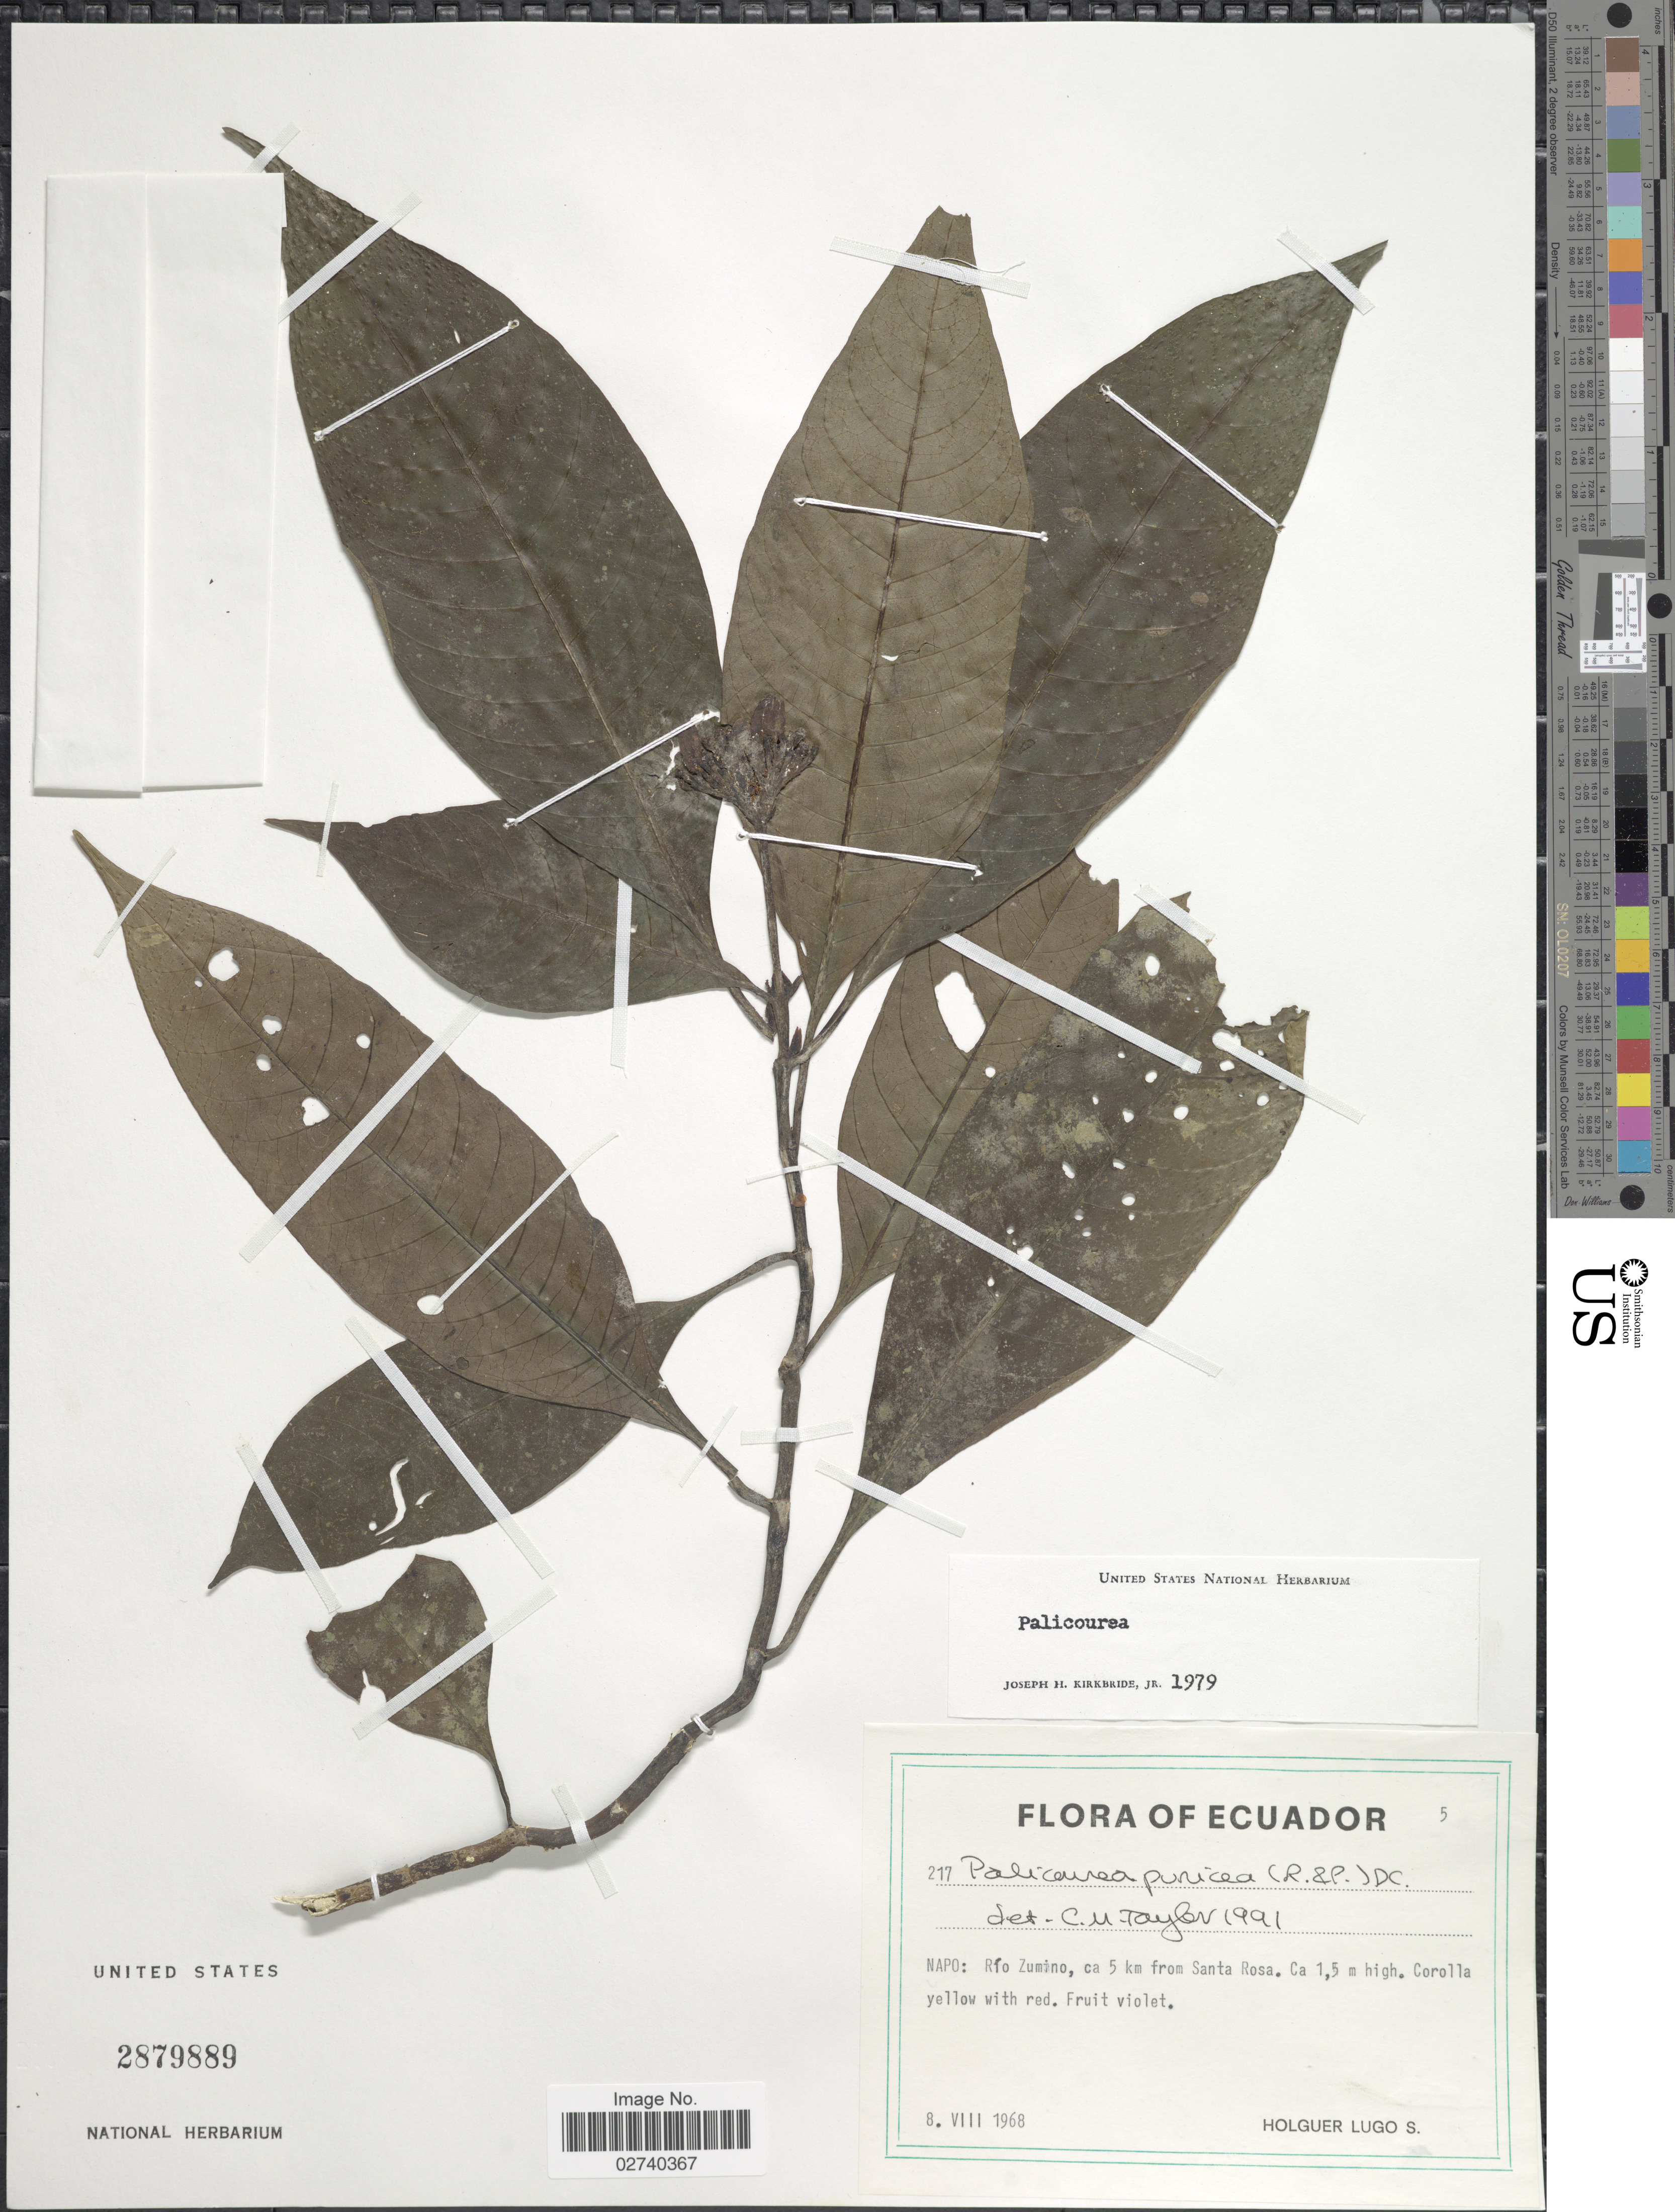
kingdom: Plantae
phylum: Tracheophyta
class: Magnoliopsida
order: Gentianales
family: Rubiaceae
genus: Palicourea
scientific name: Palicourea punicea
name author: (Ruiz & Pav.) DC.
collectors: H. Lugo S.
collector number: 217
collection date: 1968-08-08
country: Ecuador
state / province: Napo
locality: Río Zumino, ca 5 km from Santa Rosa.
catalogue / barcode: US 2879889